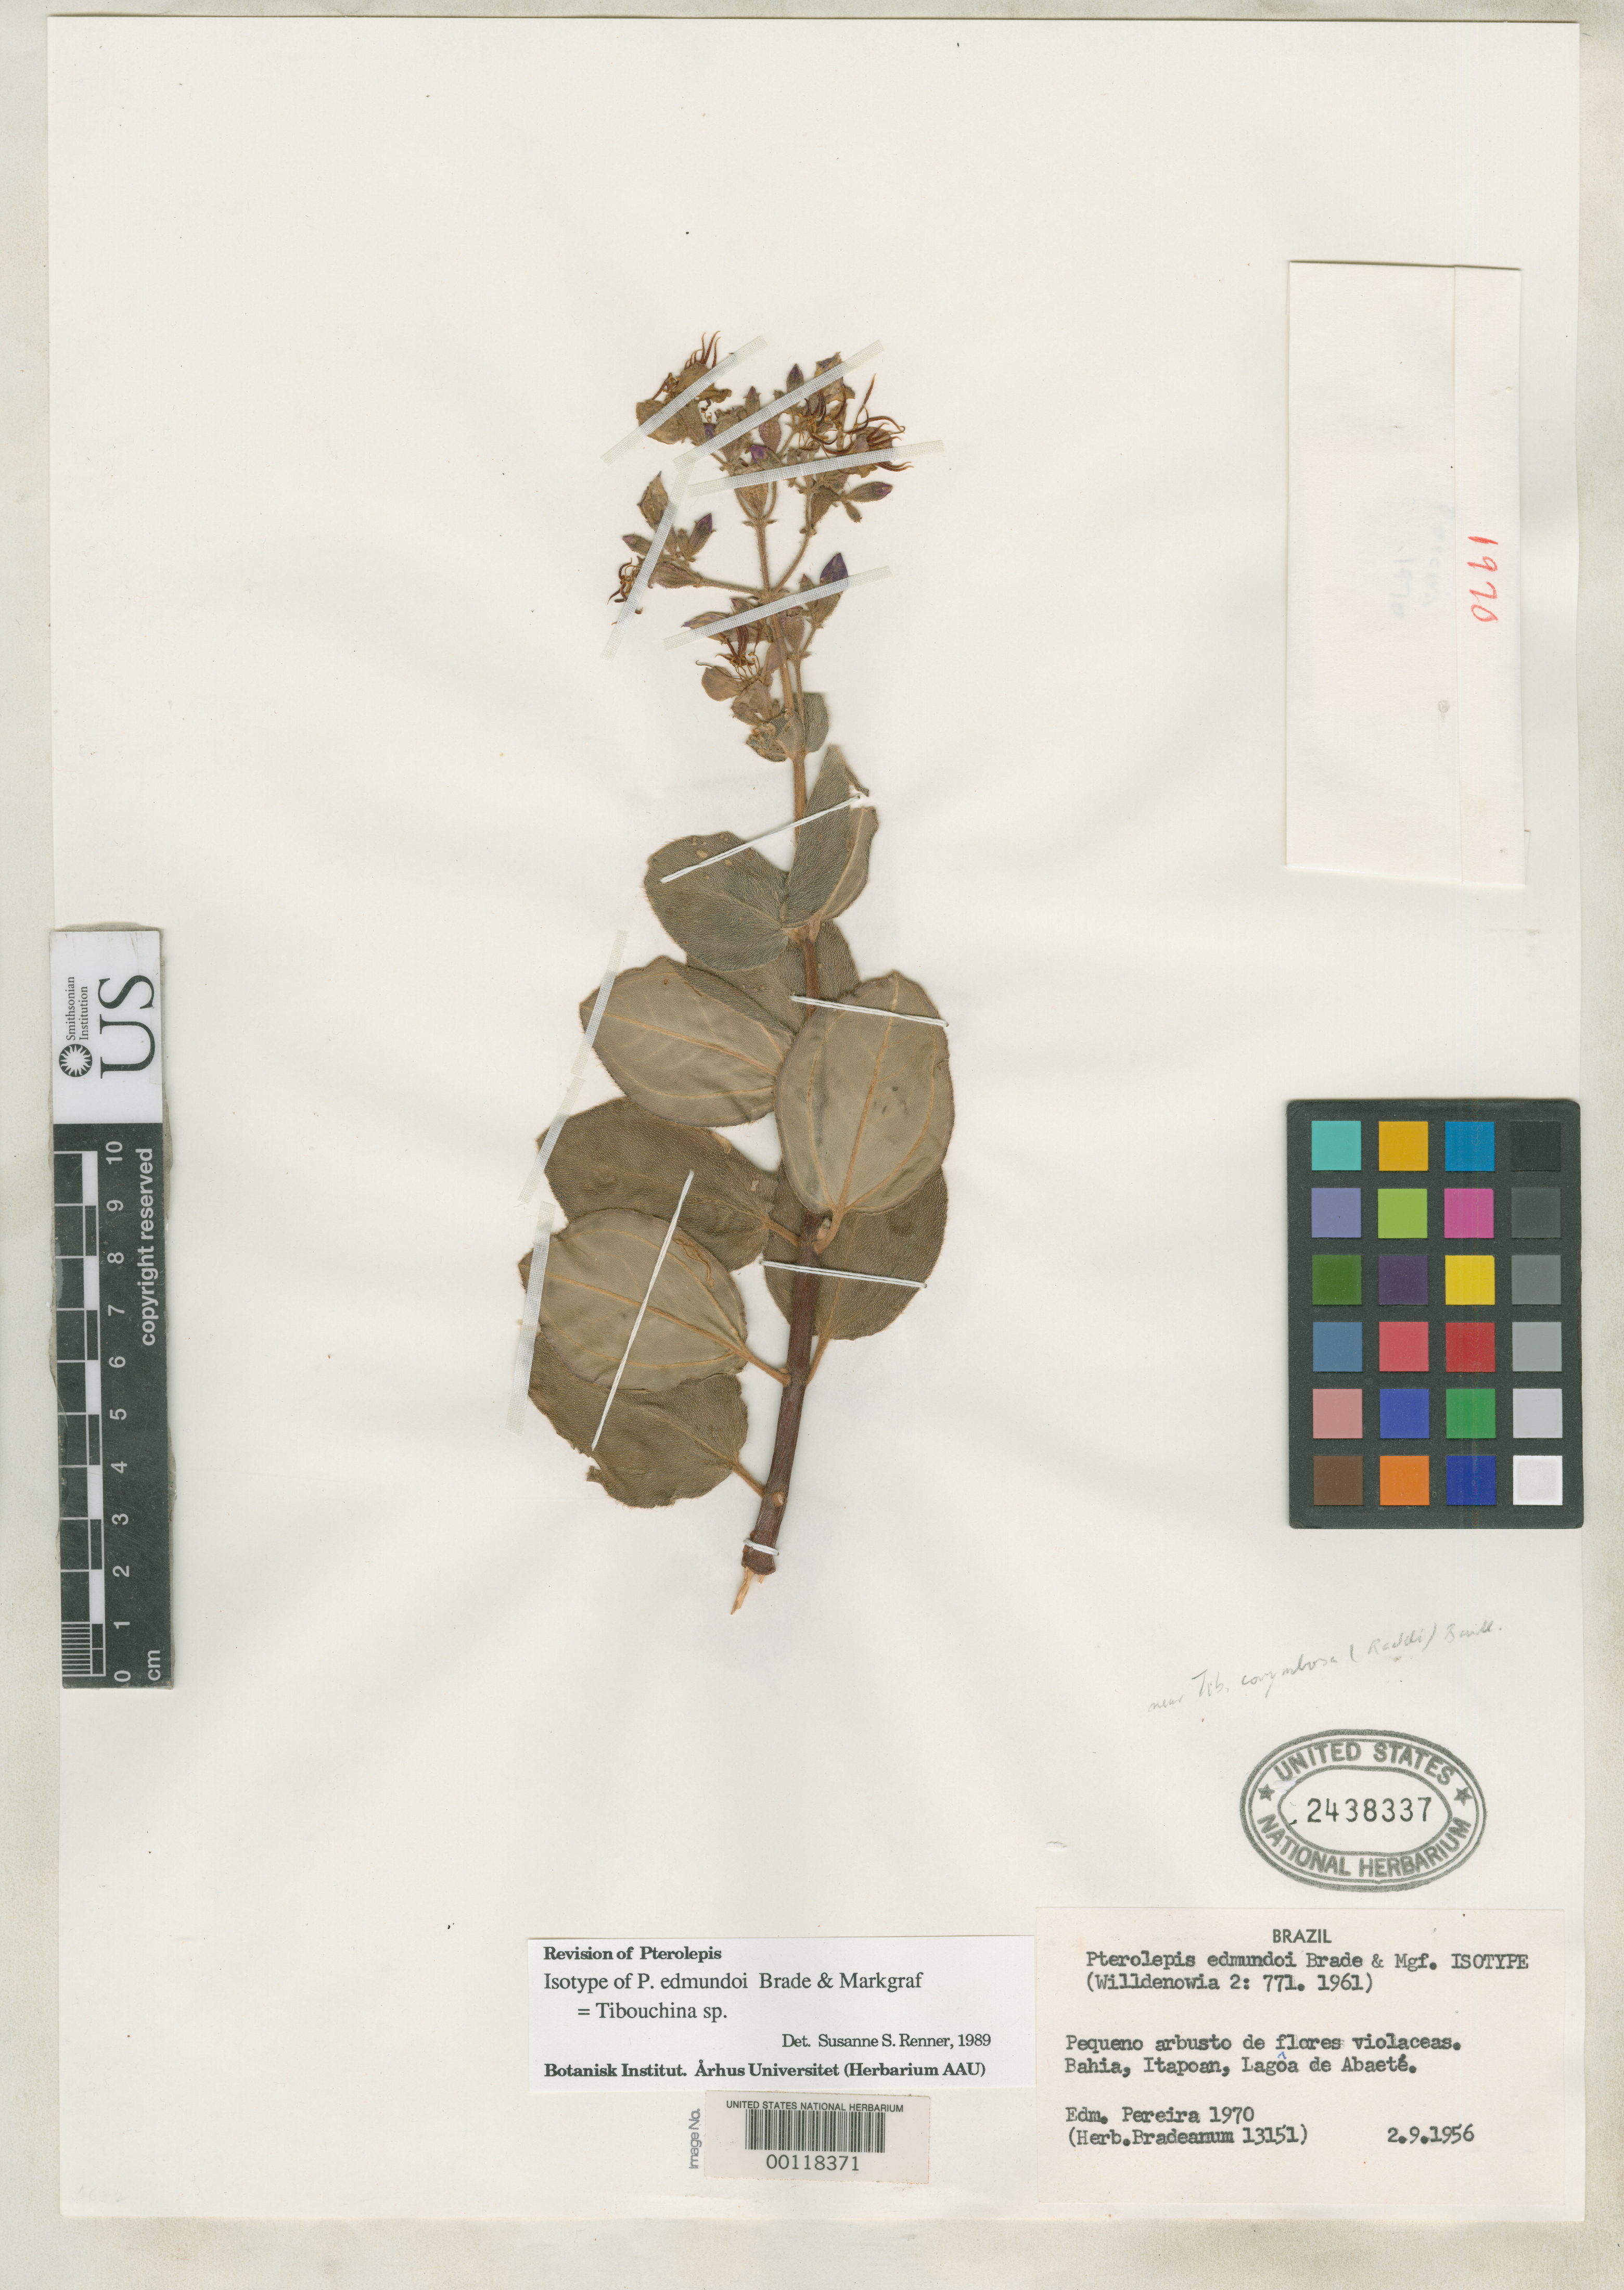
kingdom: Plantae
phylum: Tracheophyta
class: Magnoliopsida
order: Myrtales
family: Melastomataceae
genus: Pterolepis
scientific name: Pterolepis edmundoi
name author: Brade & Markgr.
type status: Isotype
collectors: E. Pereira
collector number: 1970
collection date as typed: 02 Sep 1956 or 09 Feb 1956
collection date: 1956-02-09 or 1956-09-02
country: Brazil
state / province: Bahia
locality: Itapoan, Lagoa Deabaete.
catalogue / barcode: US 2438337